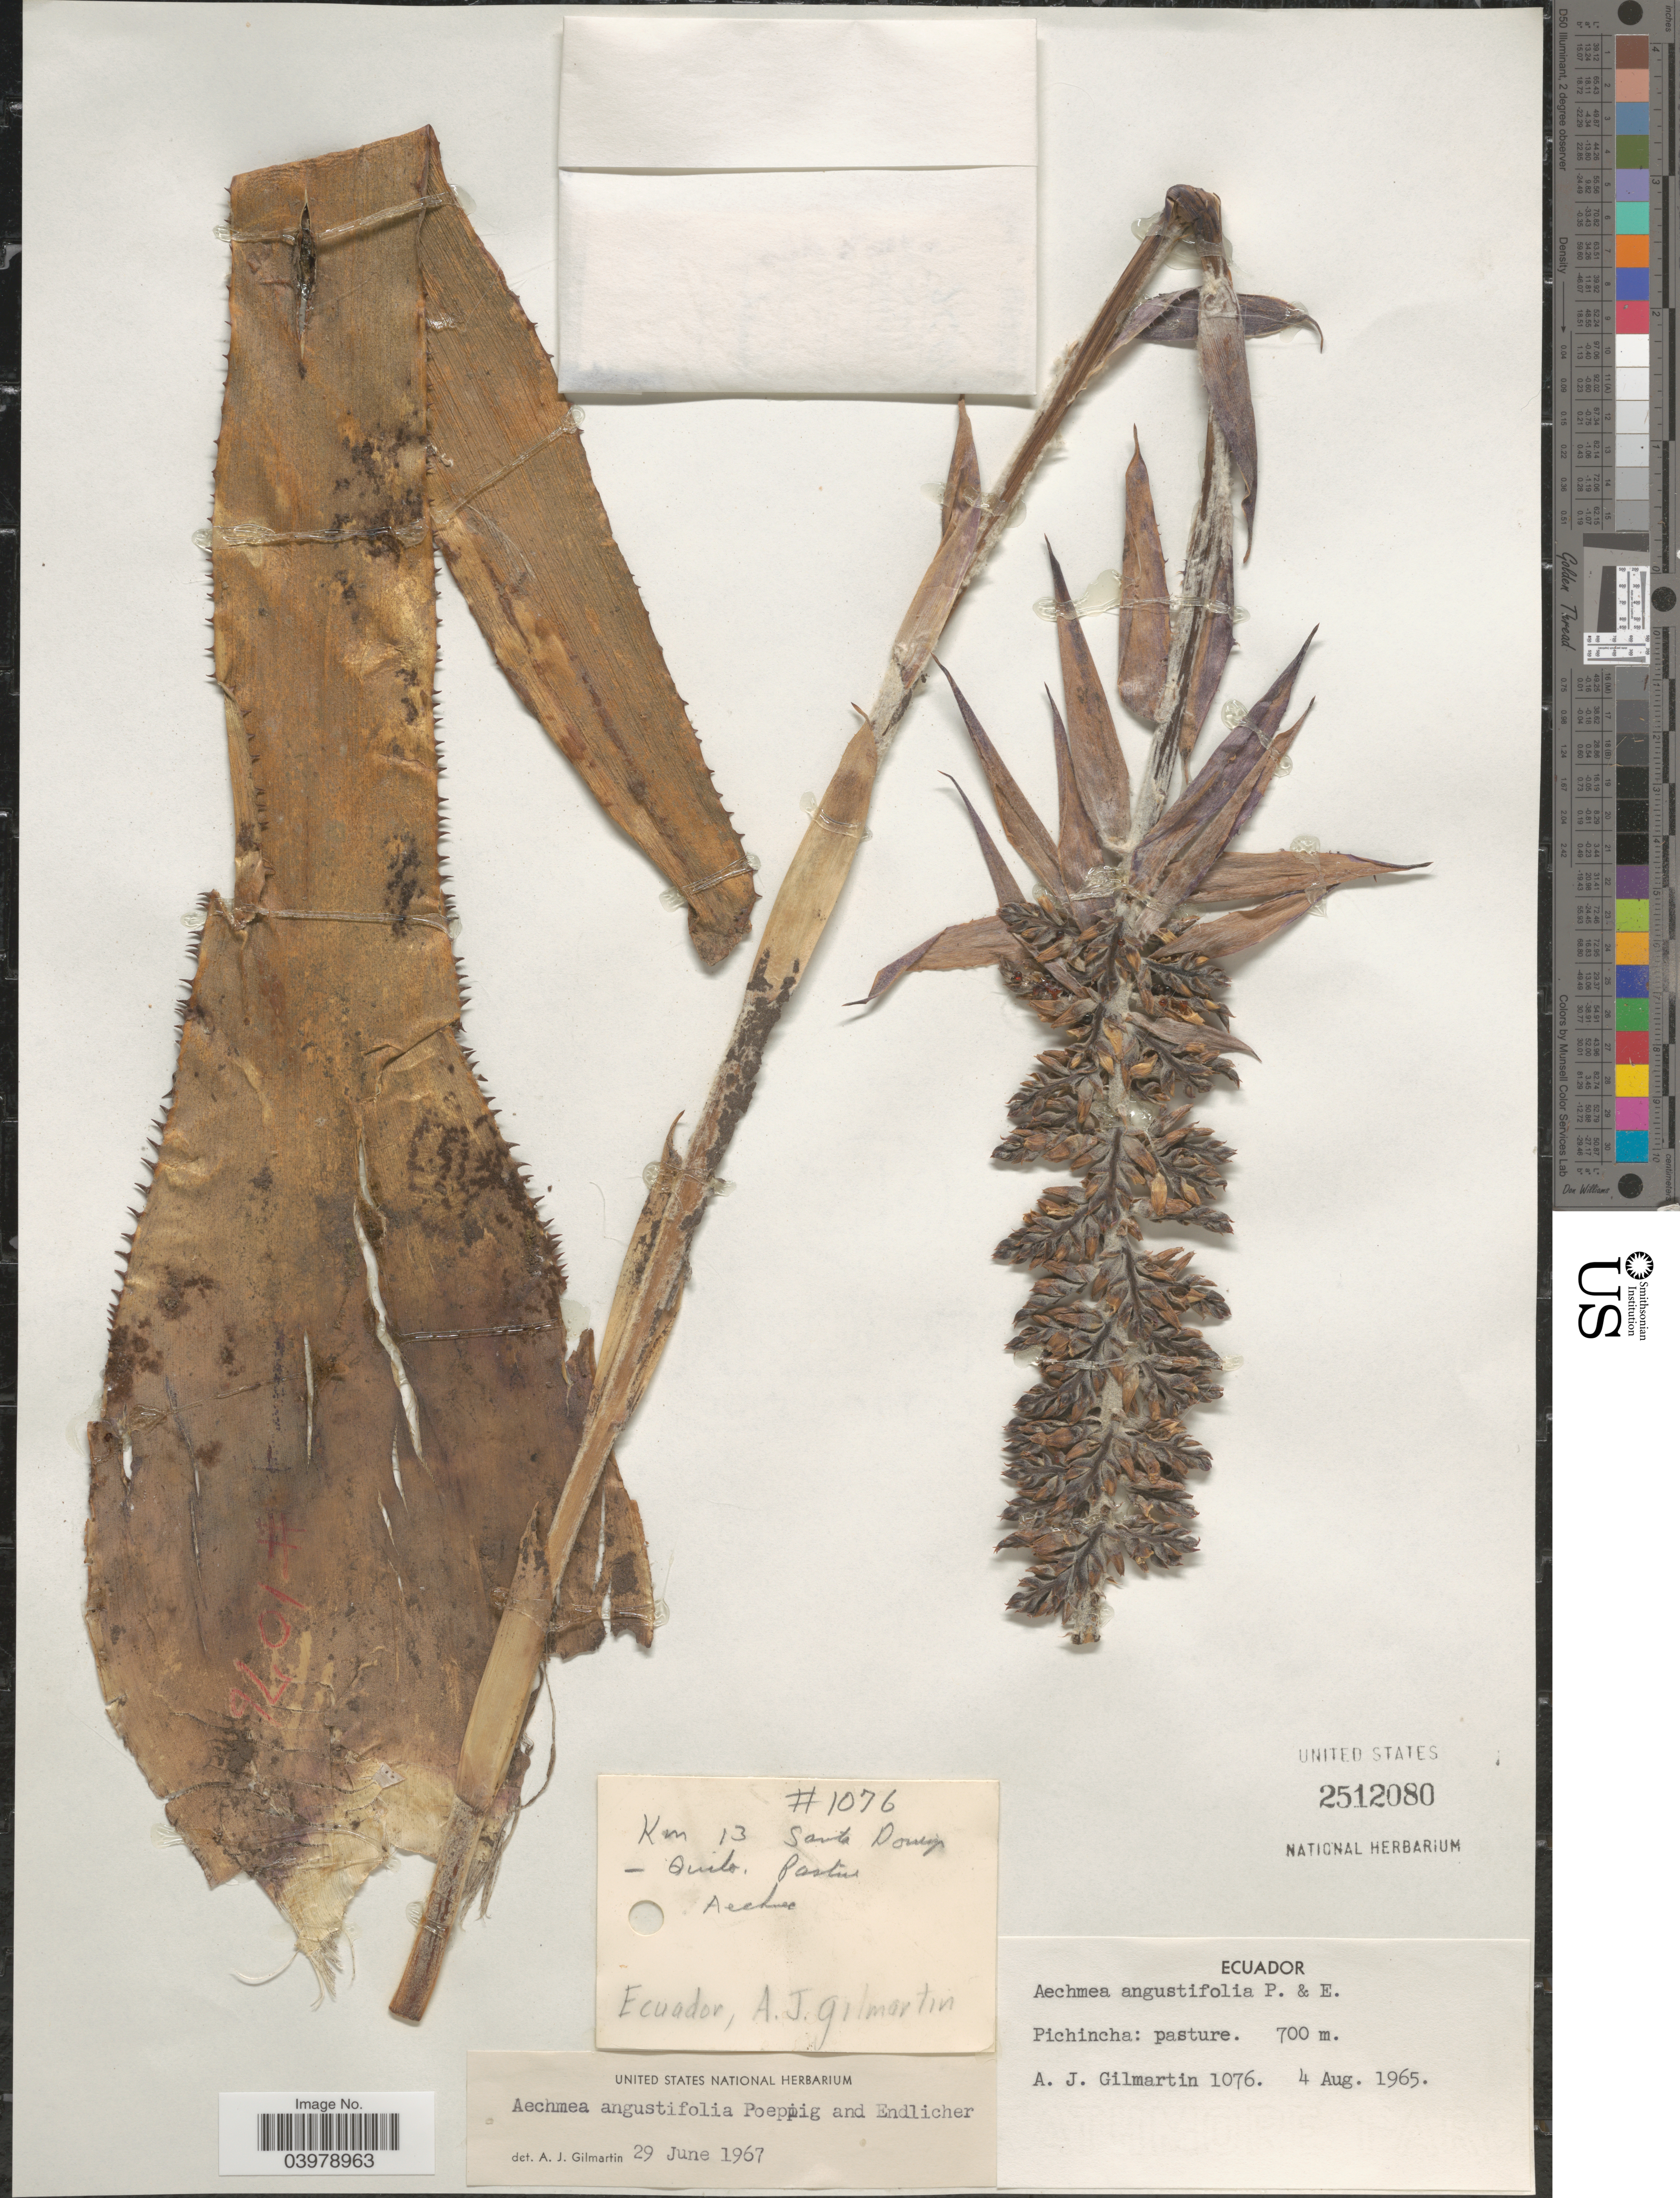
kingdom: Plantae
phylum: Tracheophyta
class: Liliopsida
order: Poales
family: Bromeliaceae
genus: Aechmea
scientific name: Aechmea angustifolia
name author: Poepp. & Endl.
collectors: A. J. Gilmartin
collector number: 1076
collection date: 1965-08-04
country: Ecuador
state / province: Pichincha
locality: Km 13 Santo Domingo. Quito.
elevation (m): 700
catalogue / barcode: US 2512080